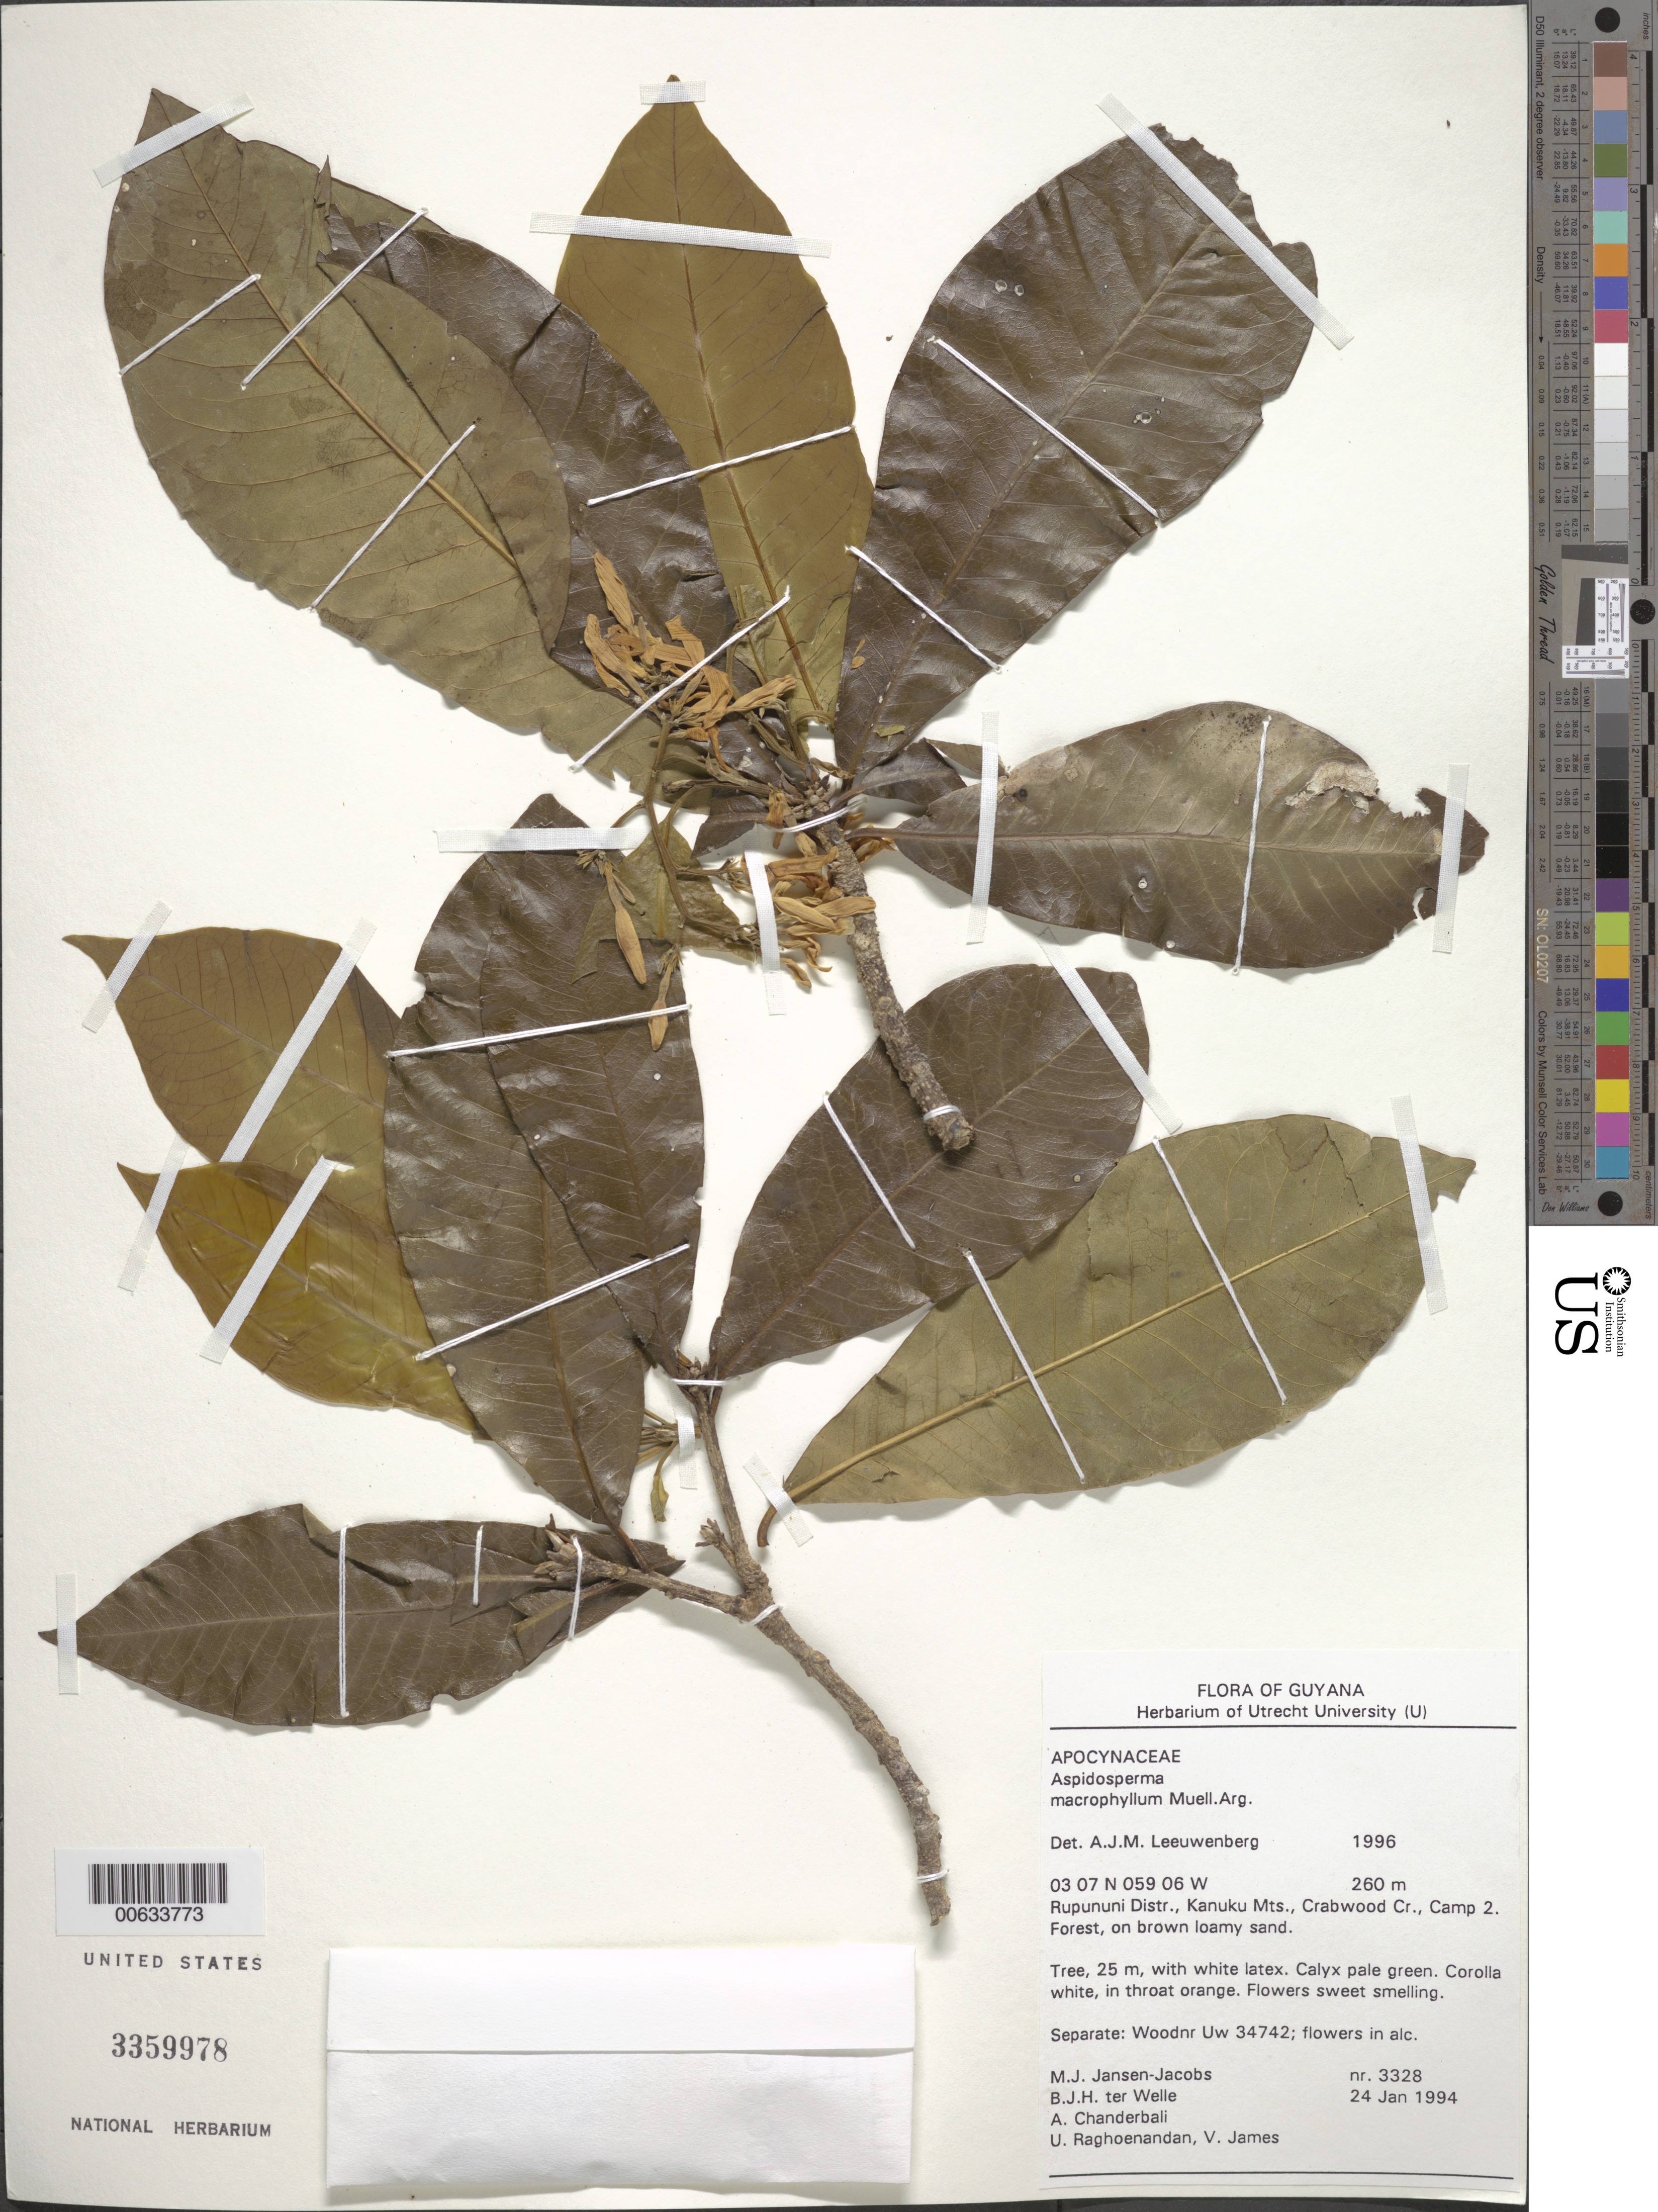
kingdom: Plantae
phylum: Tracheophyta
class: Magnoliopsida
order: Gentianales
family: Apocynaceae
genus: Aspidosperma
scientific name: Aspidosperma macrophyllum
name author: Müll. Arg.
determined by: Leeuwenberg, A. J. M.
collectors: M. J. Jansen-Jacobs, B. Welle, A. S. Chanderbali, U. Raghoenandan & V. James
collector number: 3328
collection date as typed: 25-Jan-94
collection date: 1994-01-25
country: Guyana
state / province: U. Takutu-U. Essequibo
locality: Crabwood Cr., Camp 2, Kanuku Mts., Rupununi District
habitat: Forest on brown loamy sand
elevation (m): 260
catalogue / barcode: US 3359978